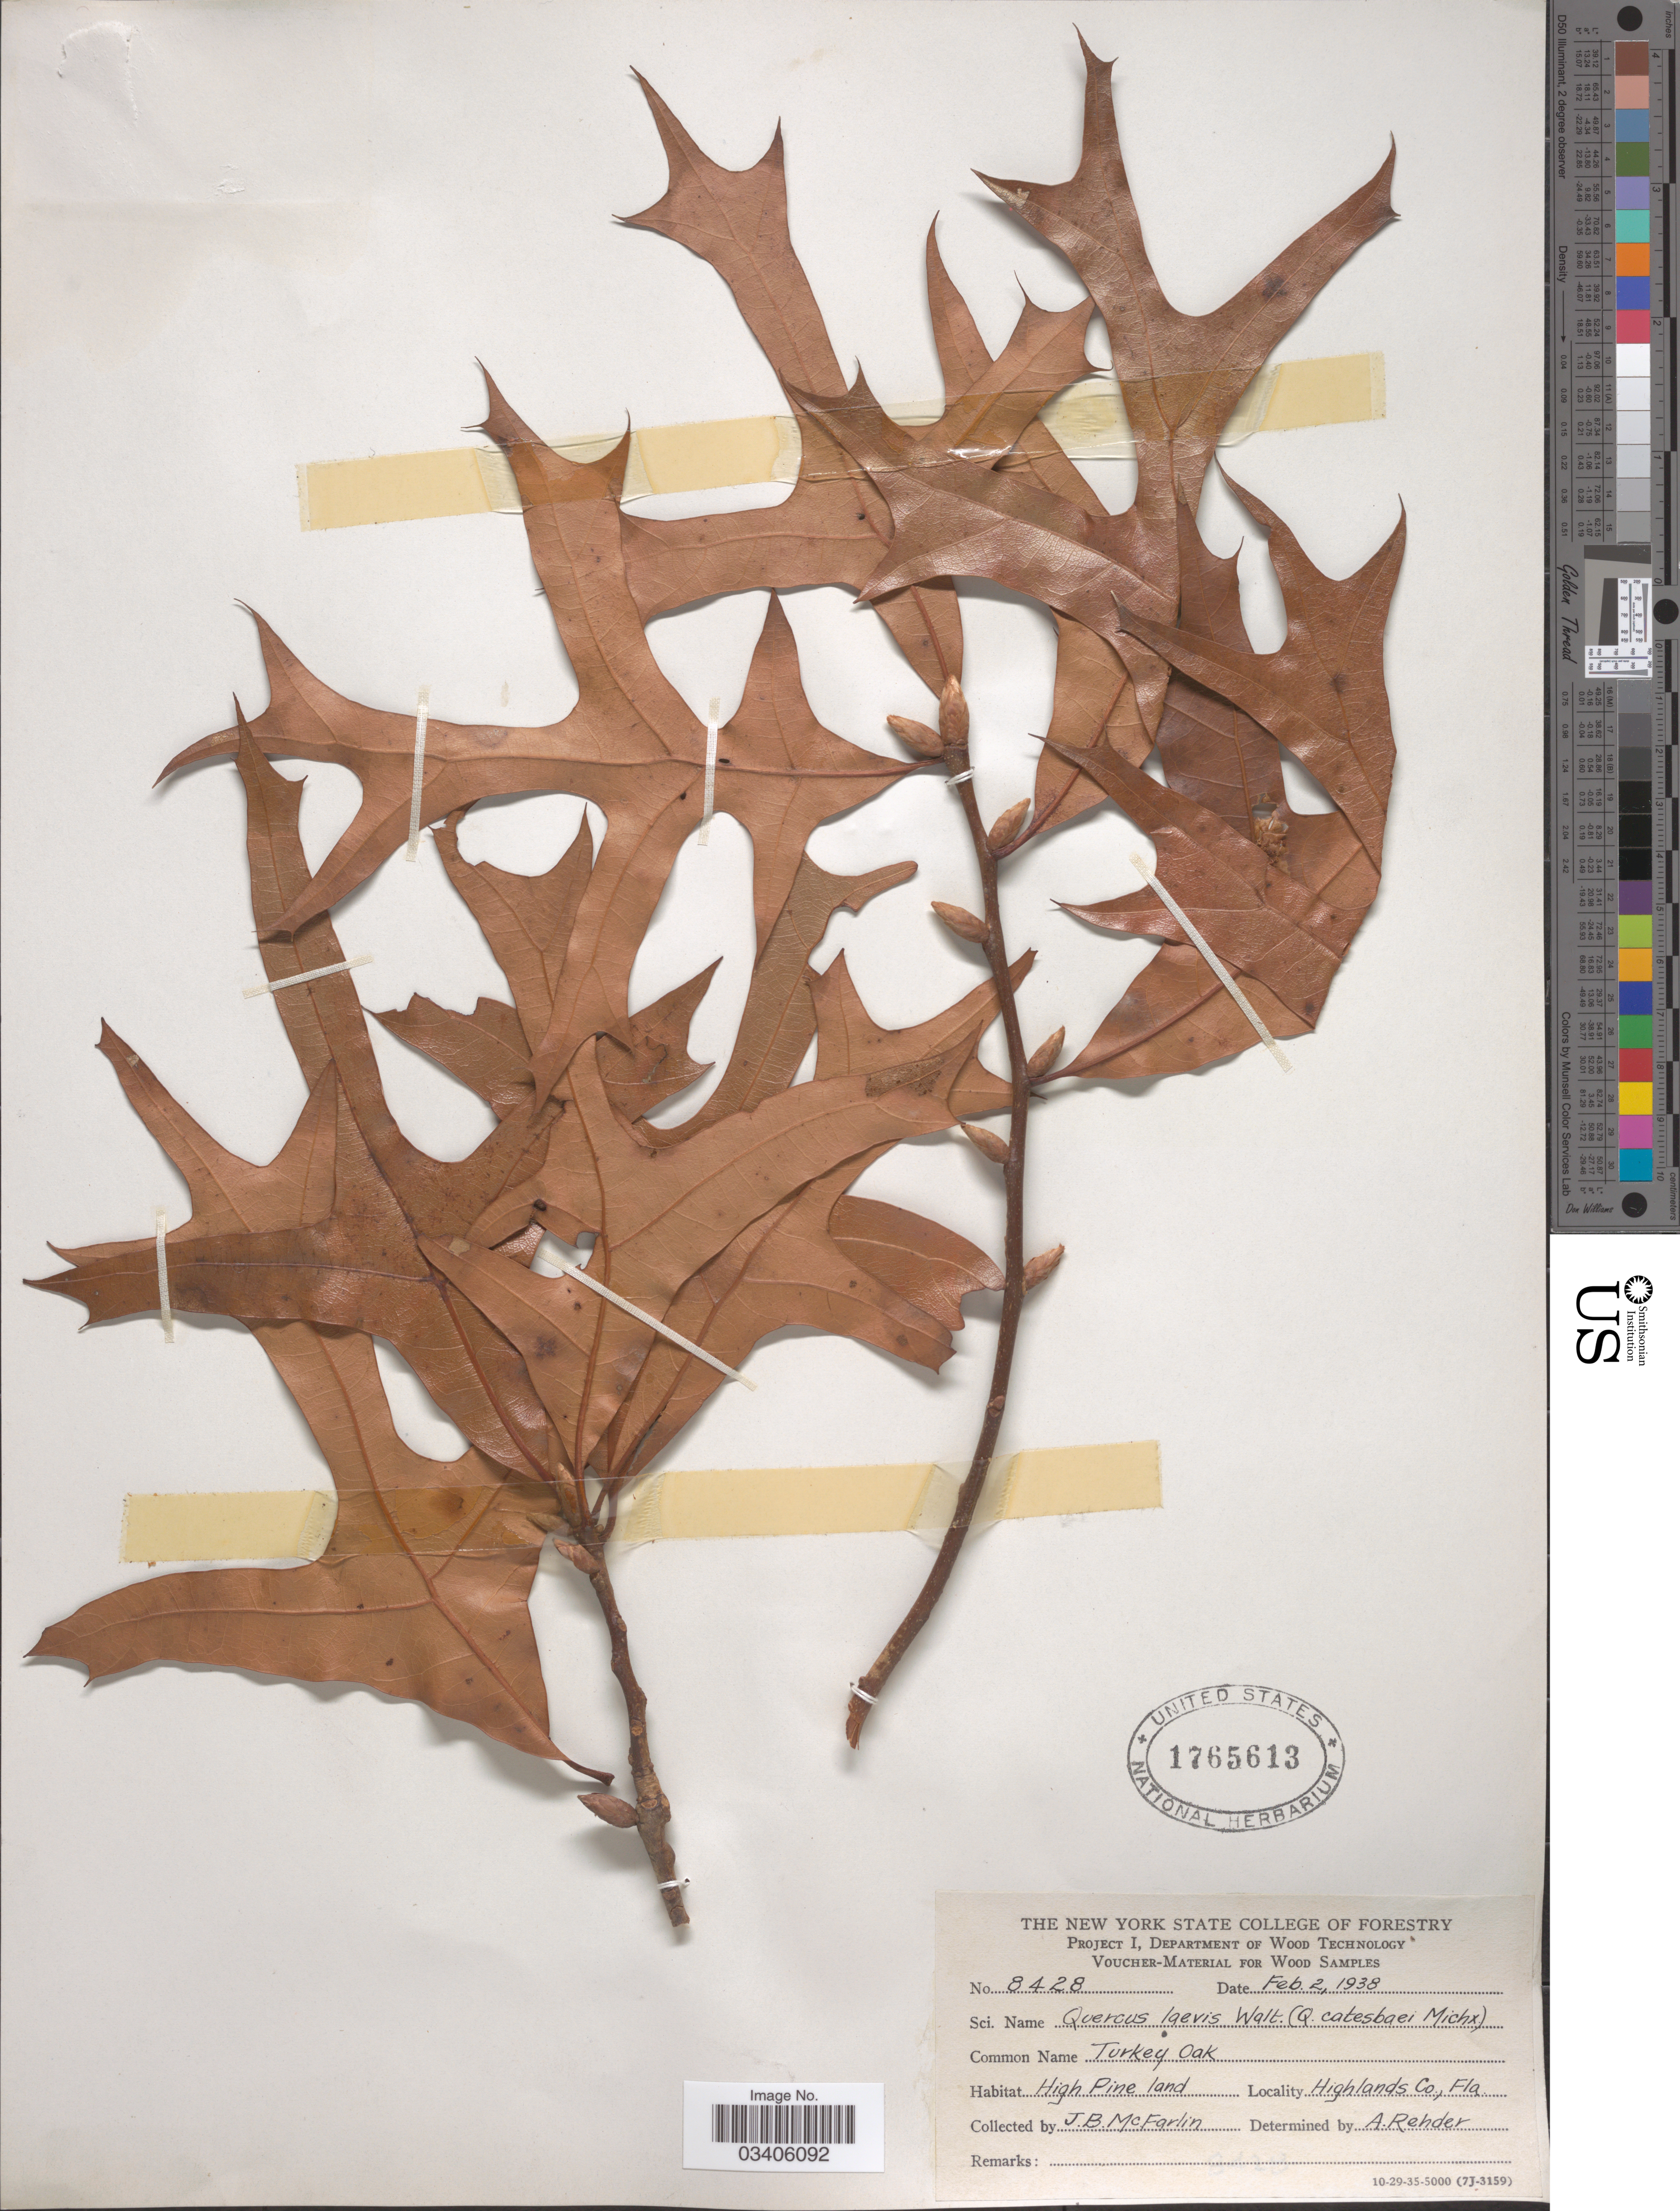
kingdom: Plantae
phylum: Tracheophyta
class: Magnoliopsida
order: Fagales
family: Fagaceae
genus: Quercus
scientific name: Quercus laevis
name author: Walter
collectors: J. McFarlin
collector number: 8428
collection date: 1938-02-02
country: United States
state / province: Florida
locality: Highlands Co.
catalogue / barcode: US 1765613